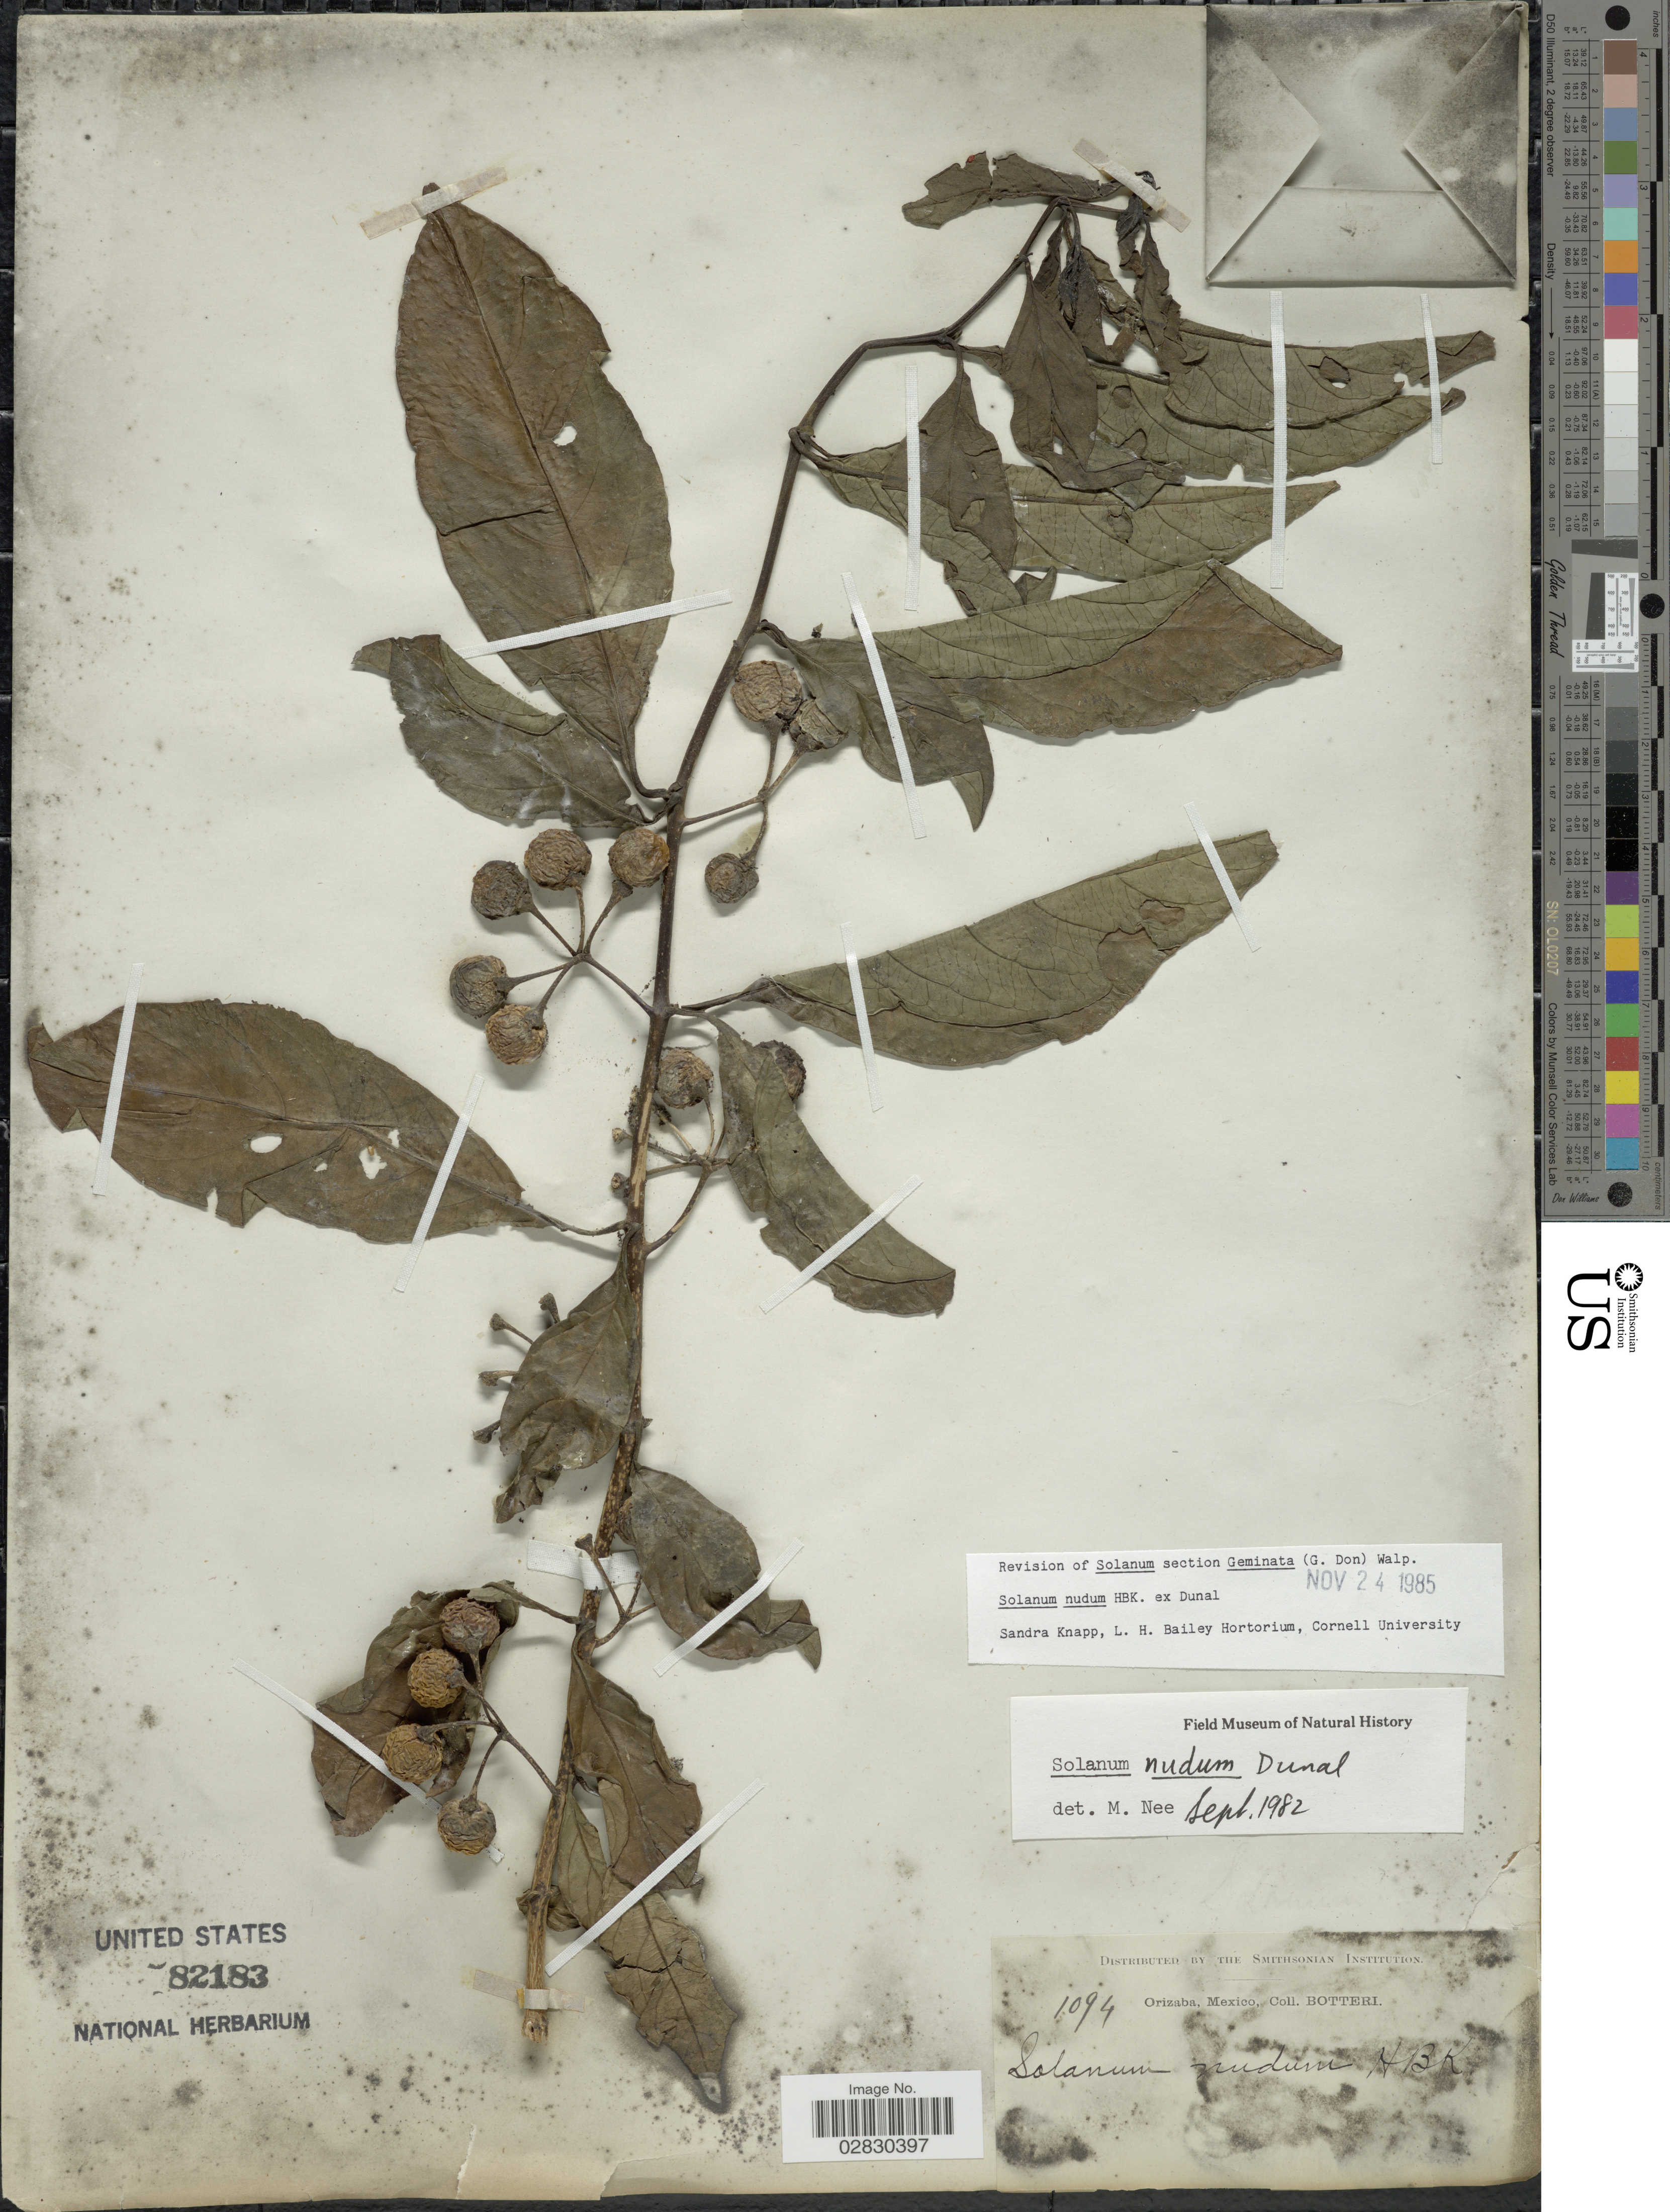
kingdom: Plantae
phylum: Tracheophyta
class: Magnoliopsida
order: Solanales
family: Solanaceae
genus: Solanum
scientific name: Solanum nudum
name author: Humb. & Bonpl. ex Dunal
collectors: M. Botteri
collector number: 1094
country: Mexico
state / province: Veracruz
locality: Orizaba.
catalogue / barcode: US 82183